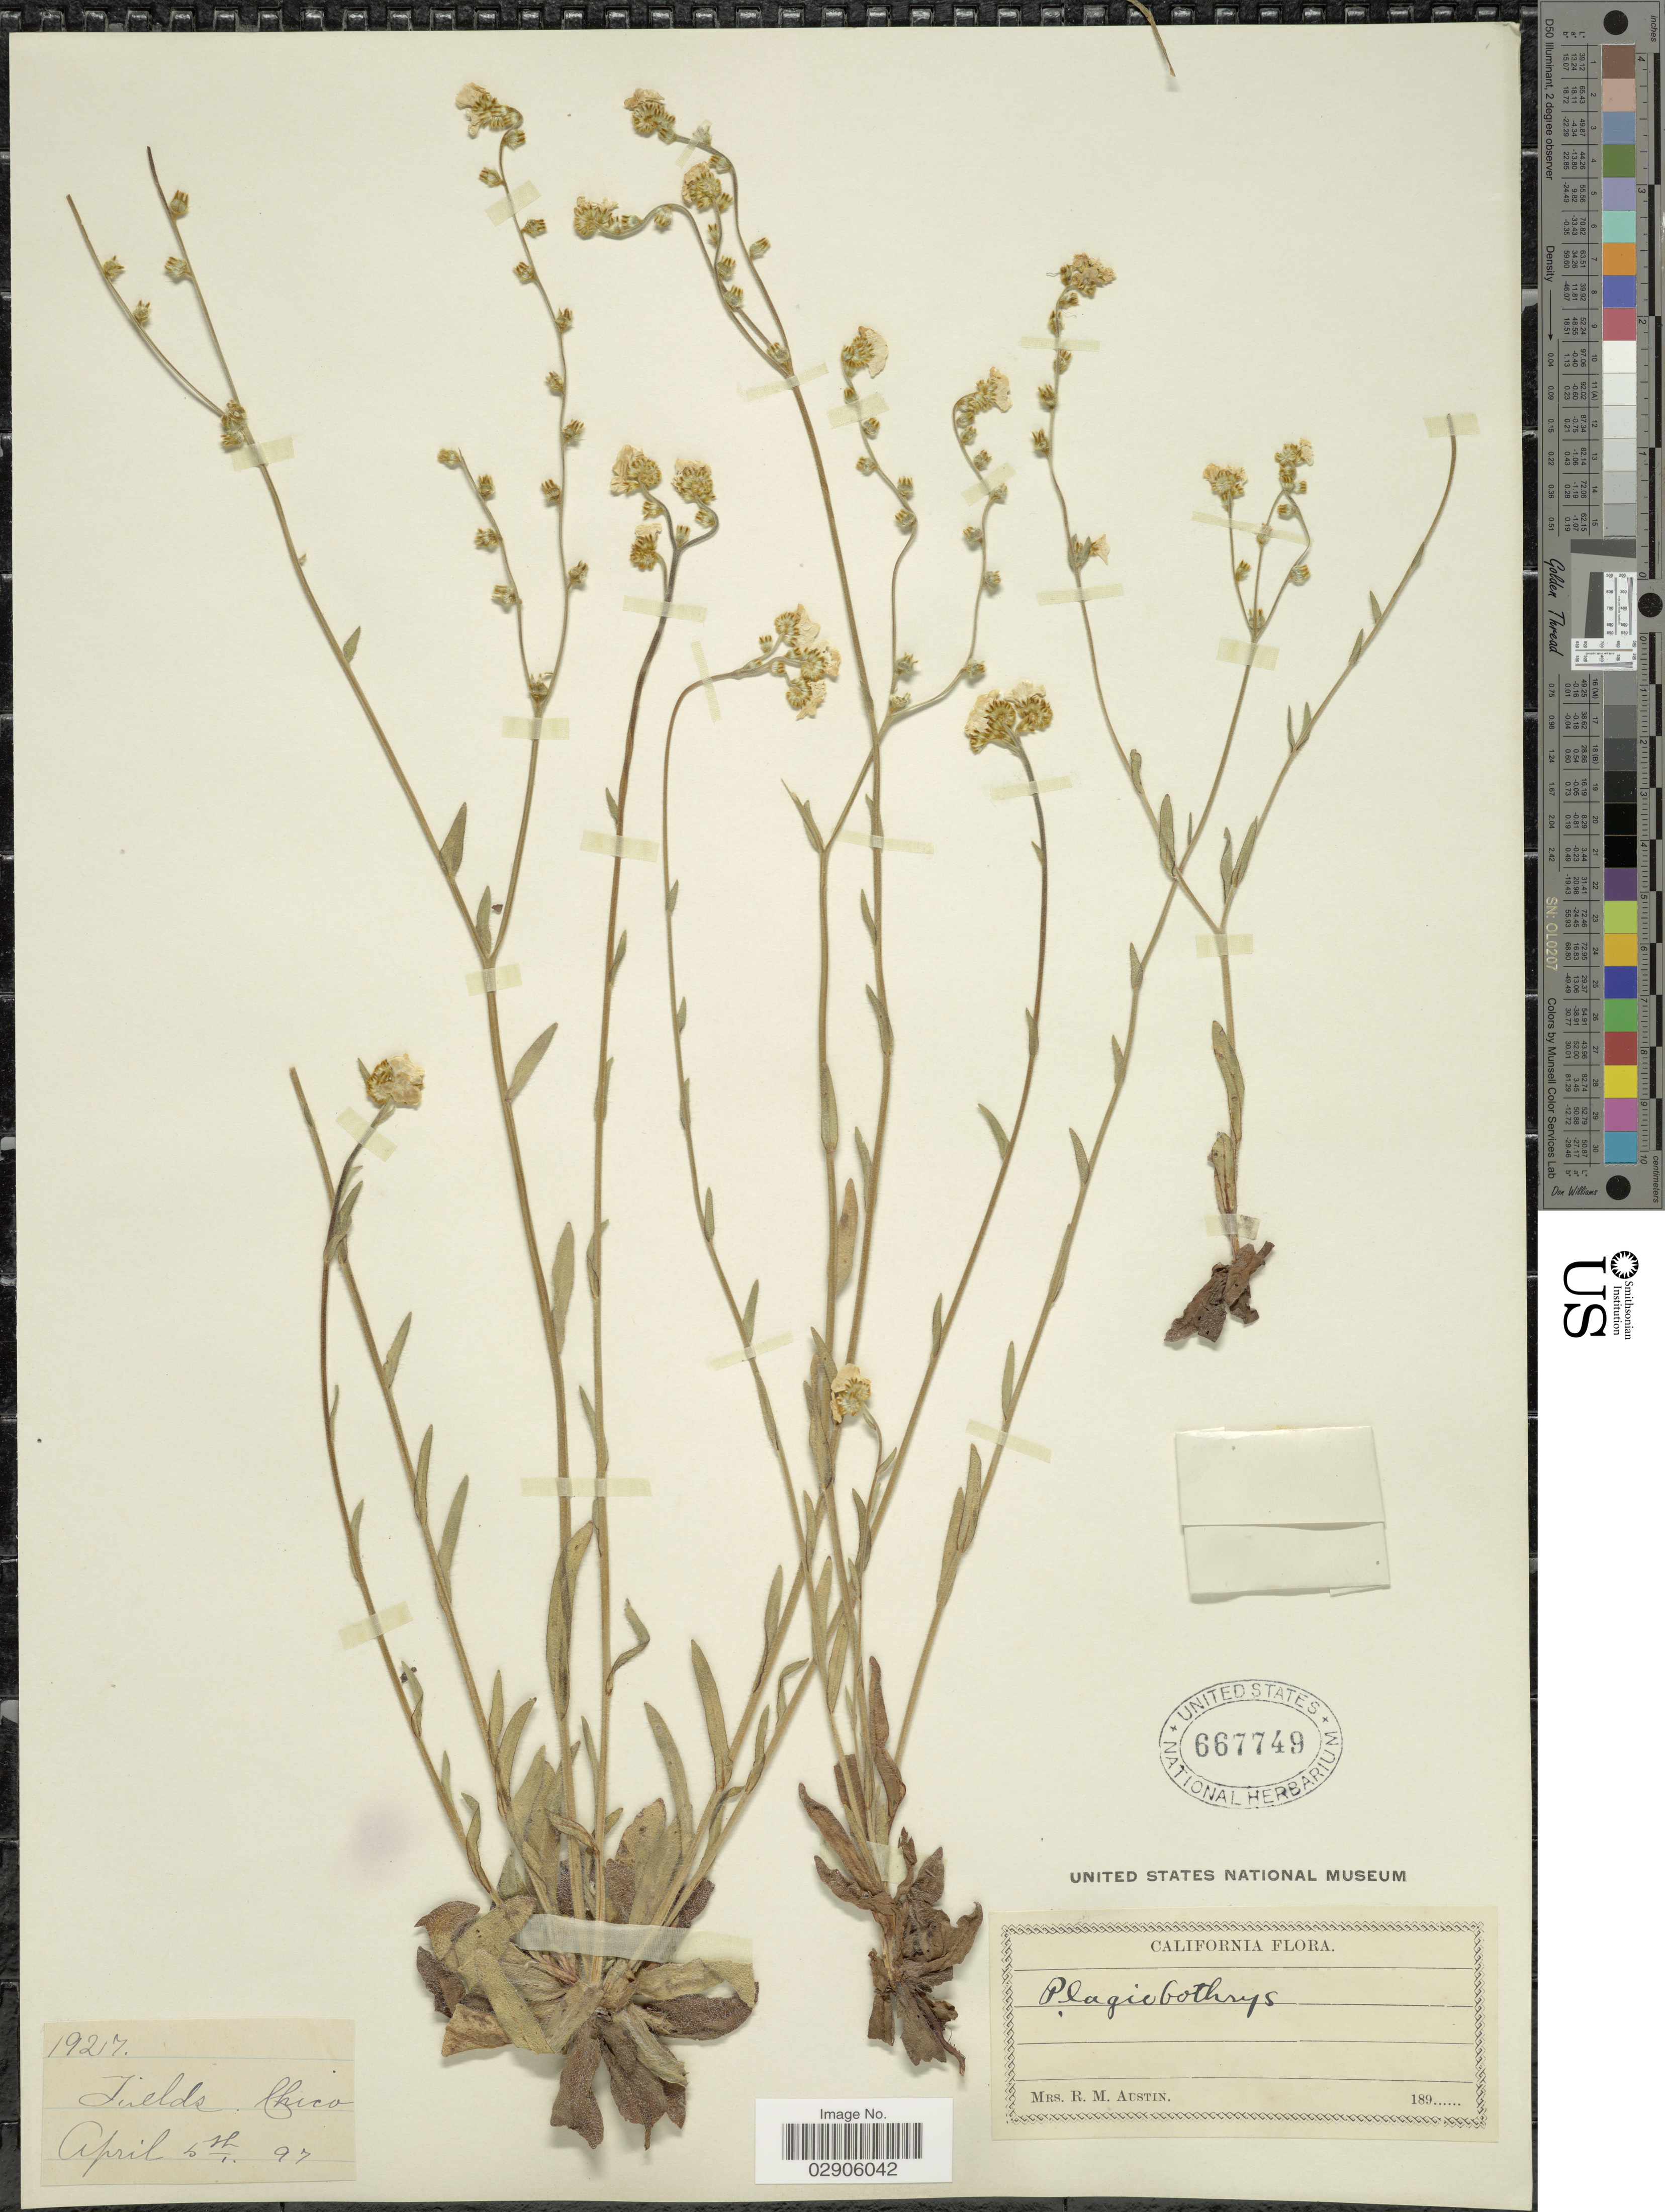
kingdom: Plantae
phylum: Tracheophyta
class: Magnoliopsida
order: Boraginales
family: Boraginaceae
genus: Plagiobothrys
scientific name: Plagiobothrys sp.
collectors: R. Austin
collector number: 1927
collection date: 1897-04-05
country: United States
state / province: California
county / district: Butte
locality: Fields Chico.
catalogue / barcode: US 667749